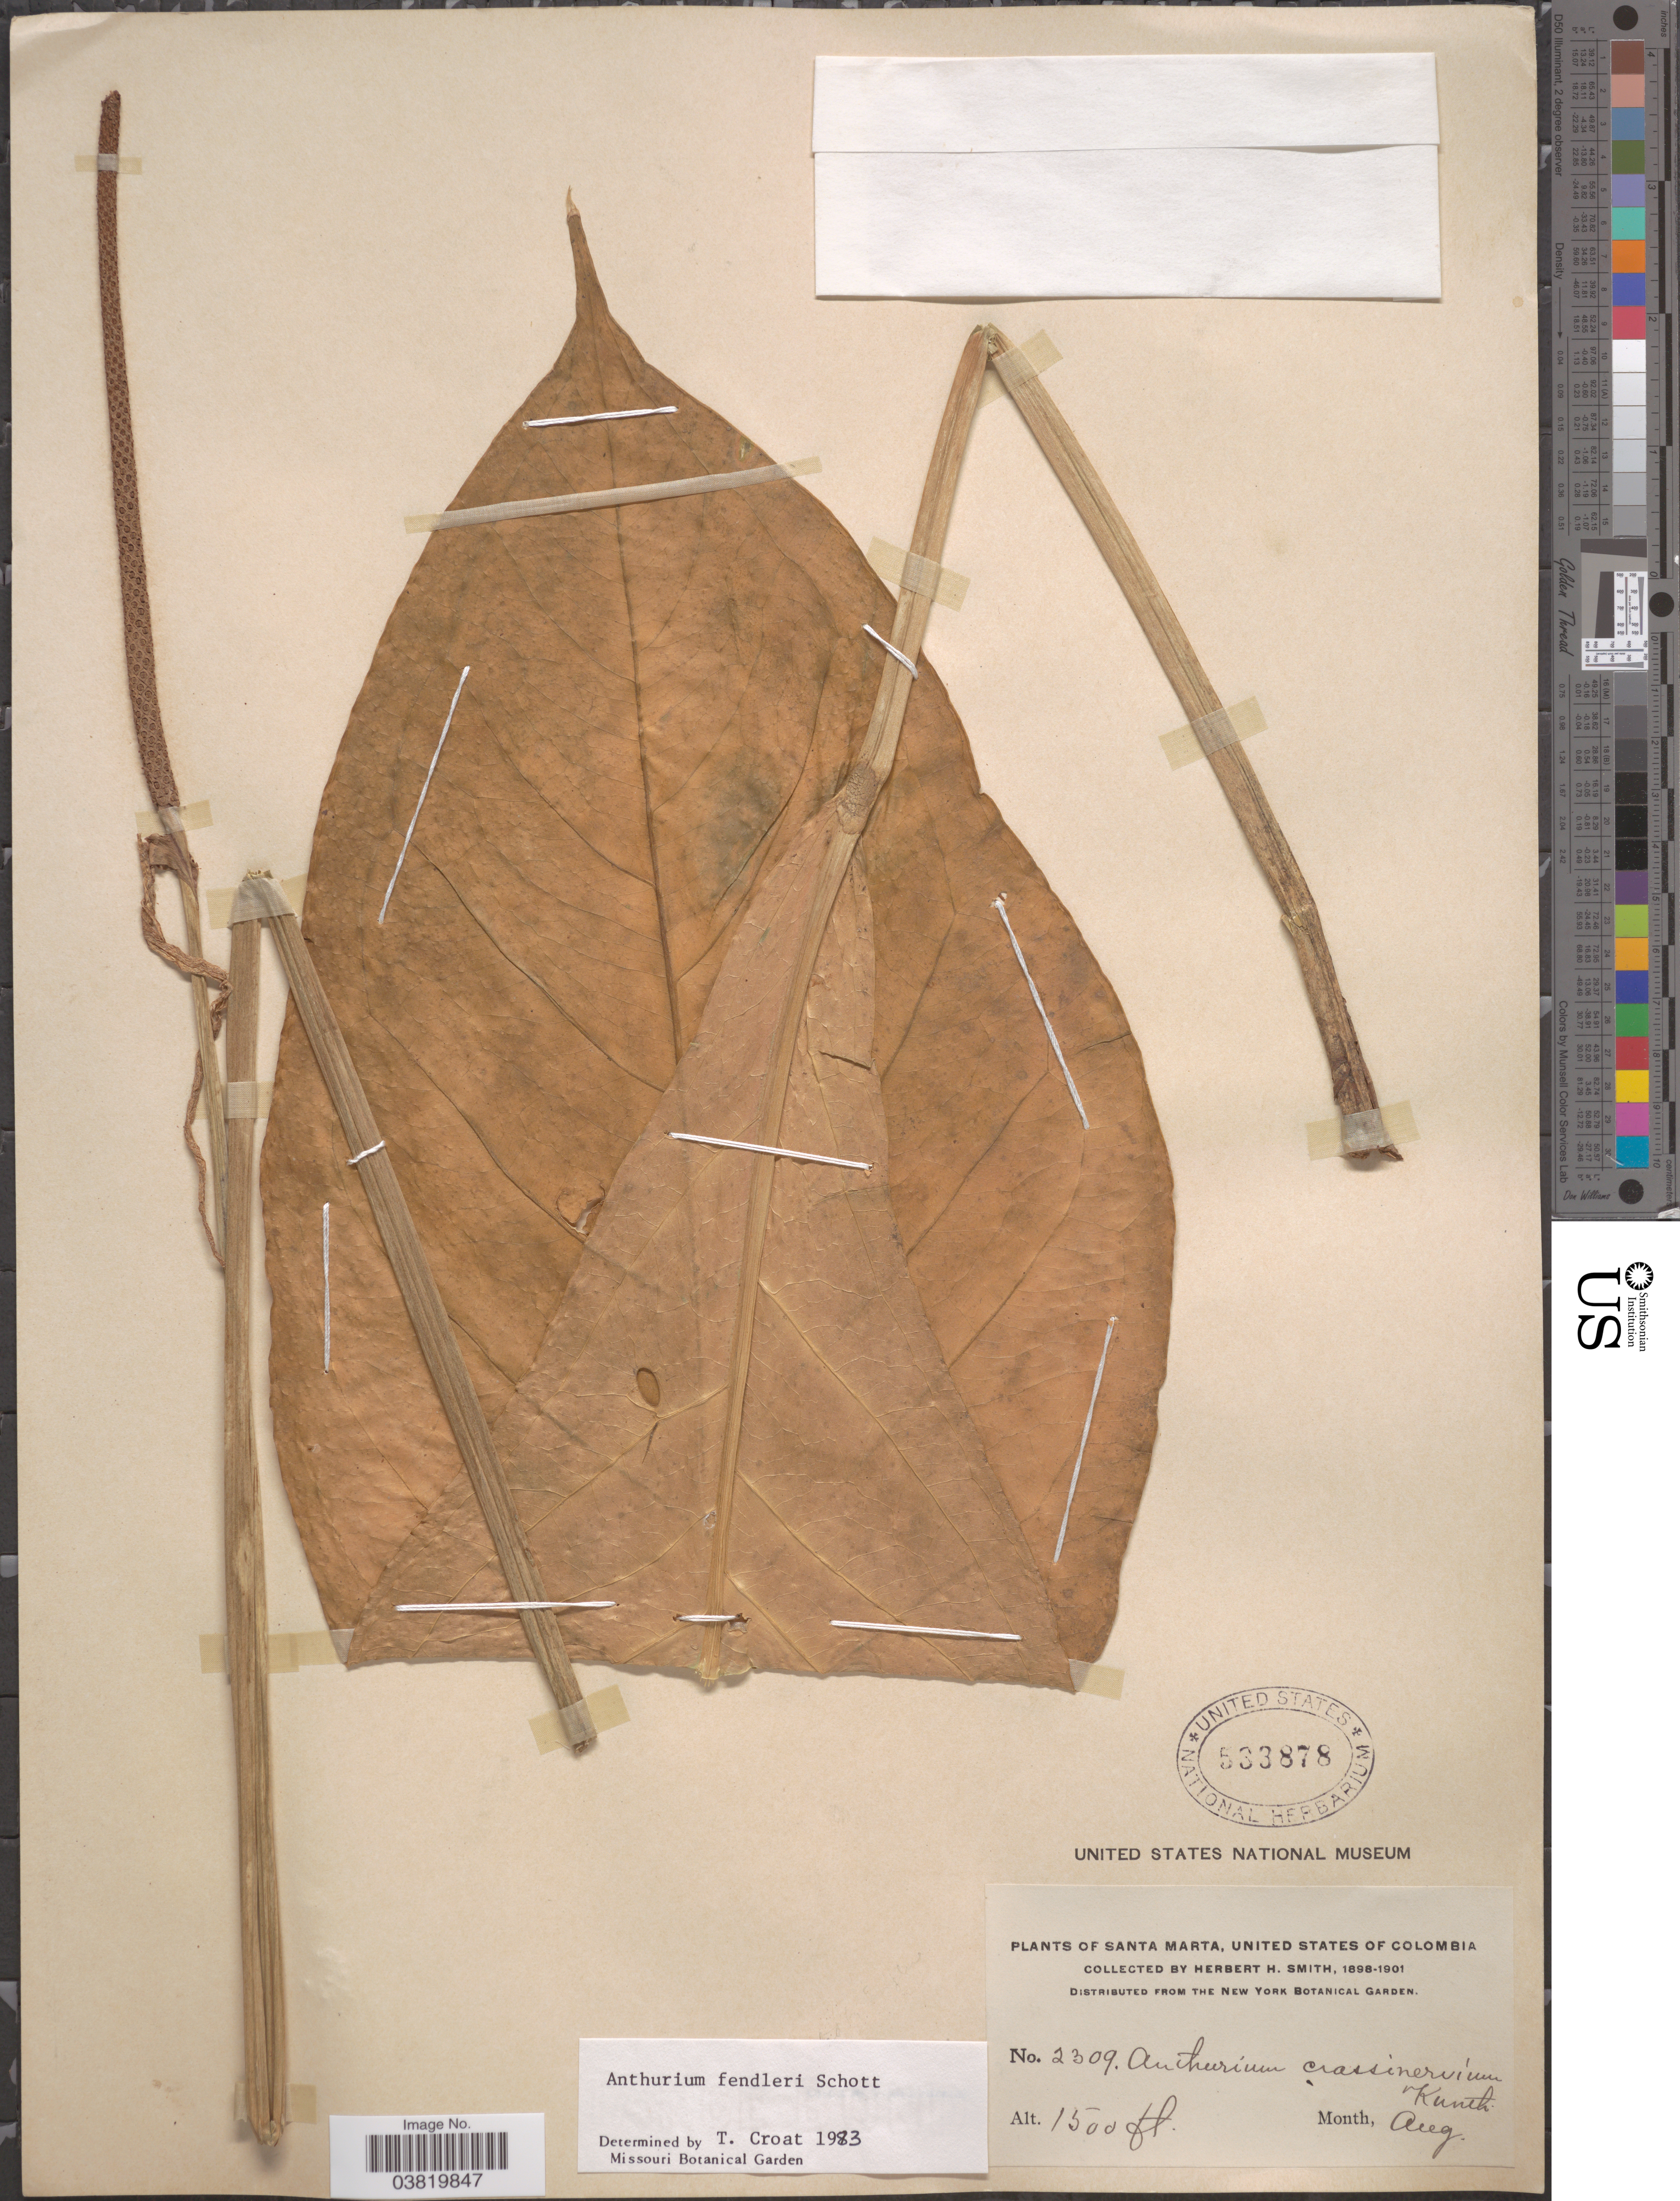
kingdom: Plantae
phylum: Tracheophyta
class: Liliopsida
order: Alismatales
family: Araceae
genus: Anthurium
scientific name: Anthurium fendleri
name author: Schott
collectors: Herbert H. Smith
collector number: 2309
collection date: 1898-08/1901-08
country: Colombia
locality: Santa Marta, United States of Colombia.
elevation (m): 457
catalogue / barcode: US 533878